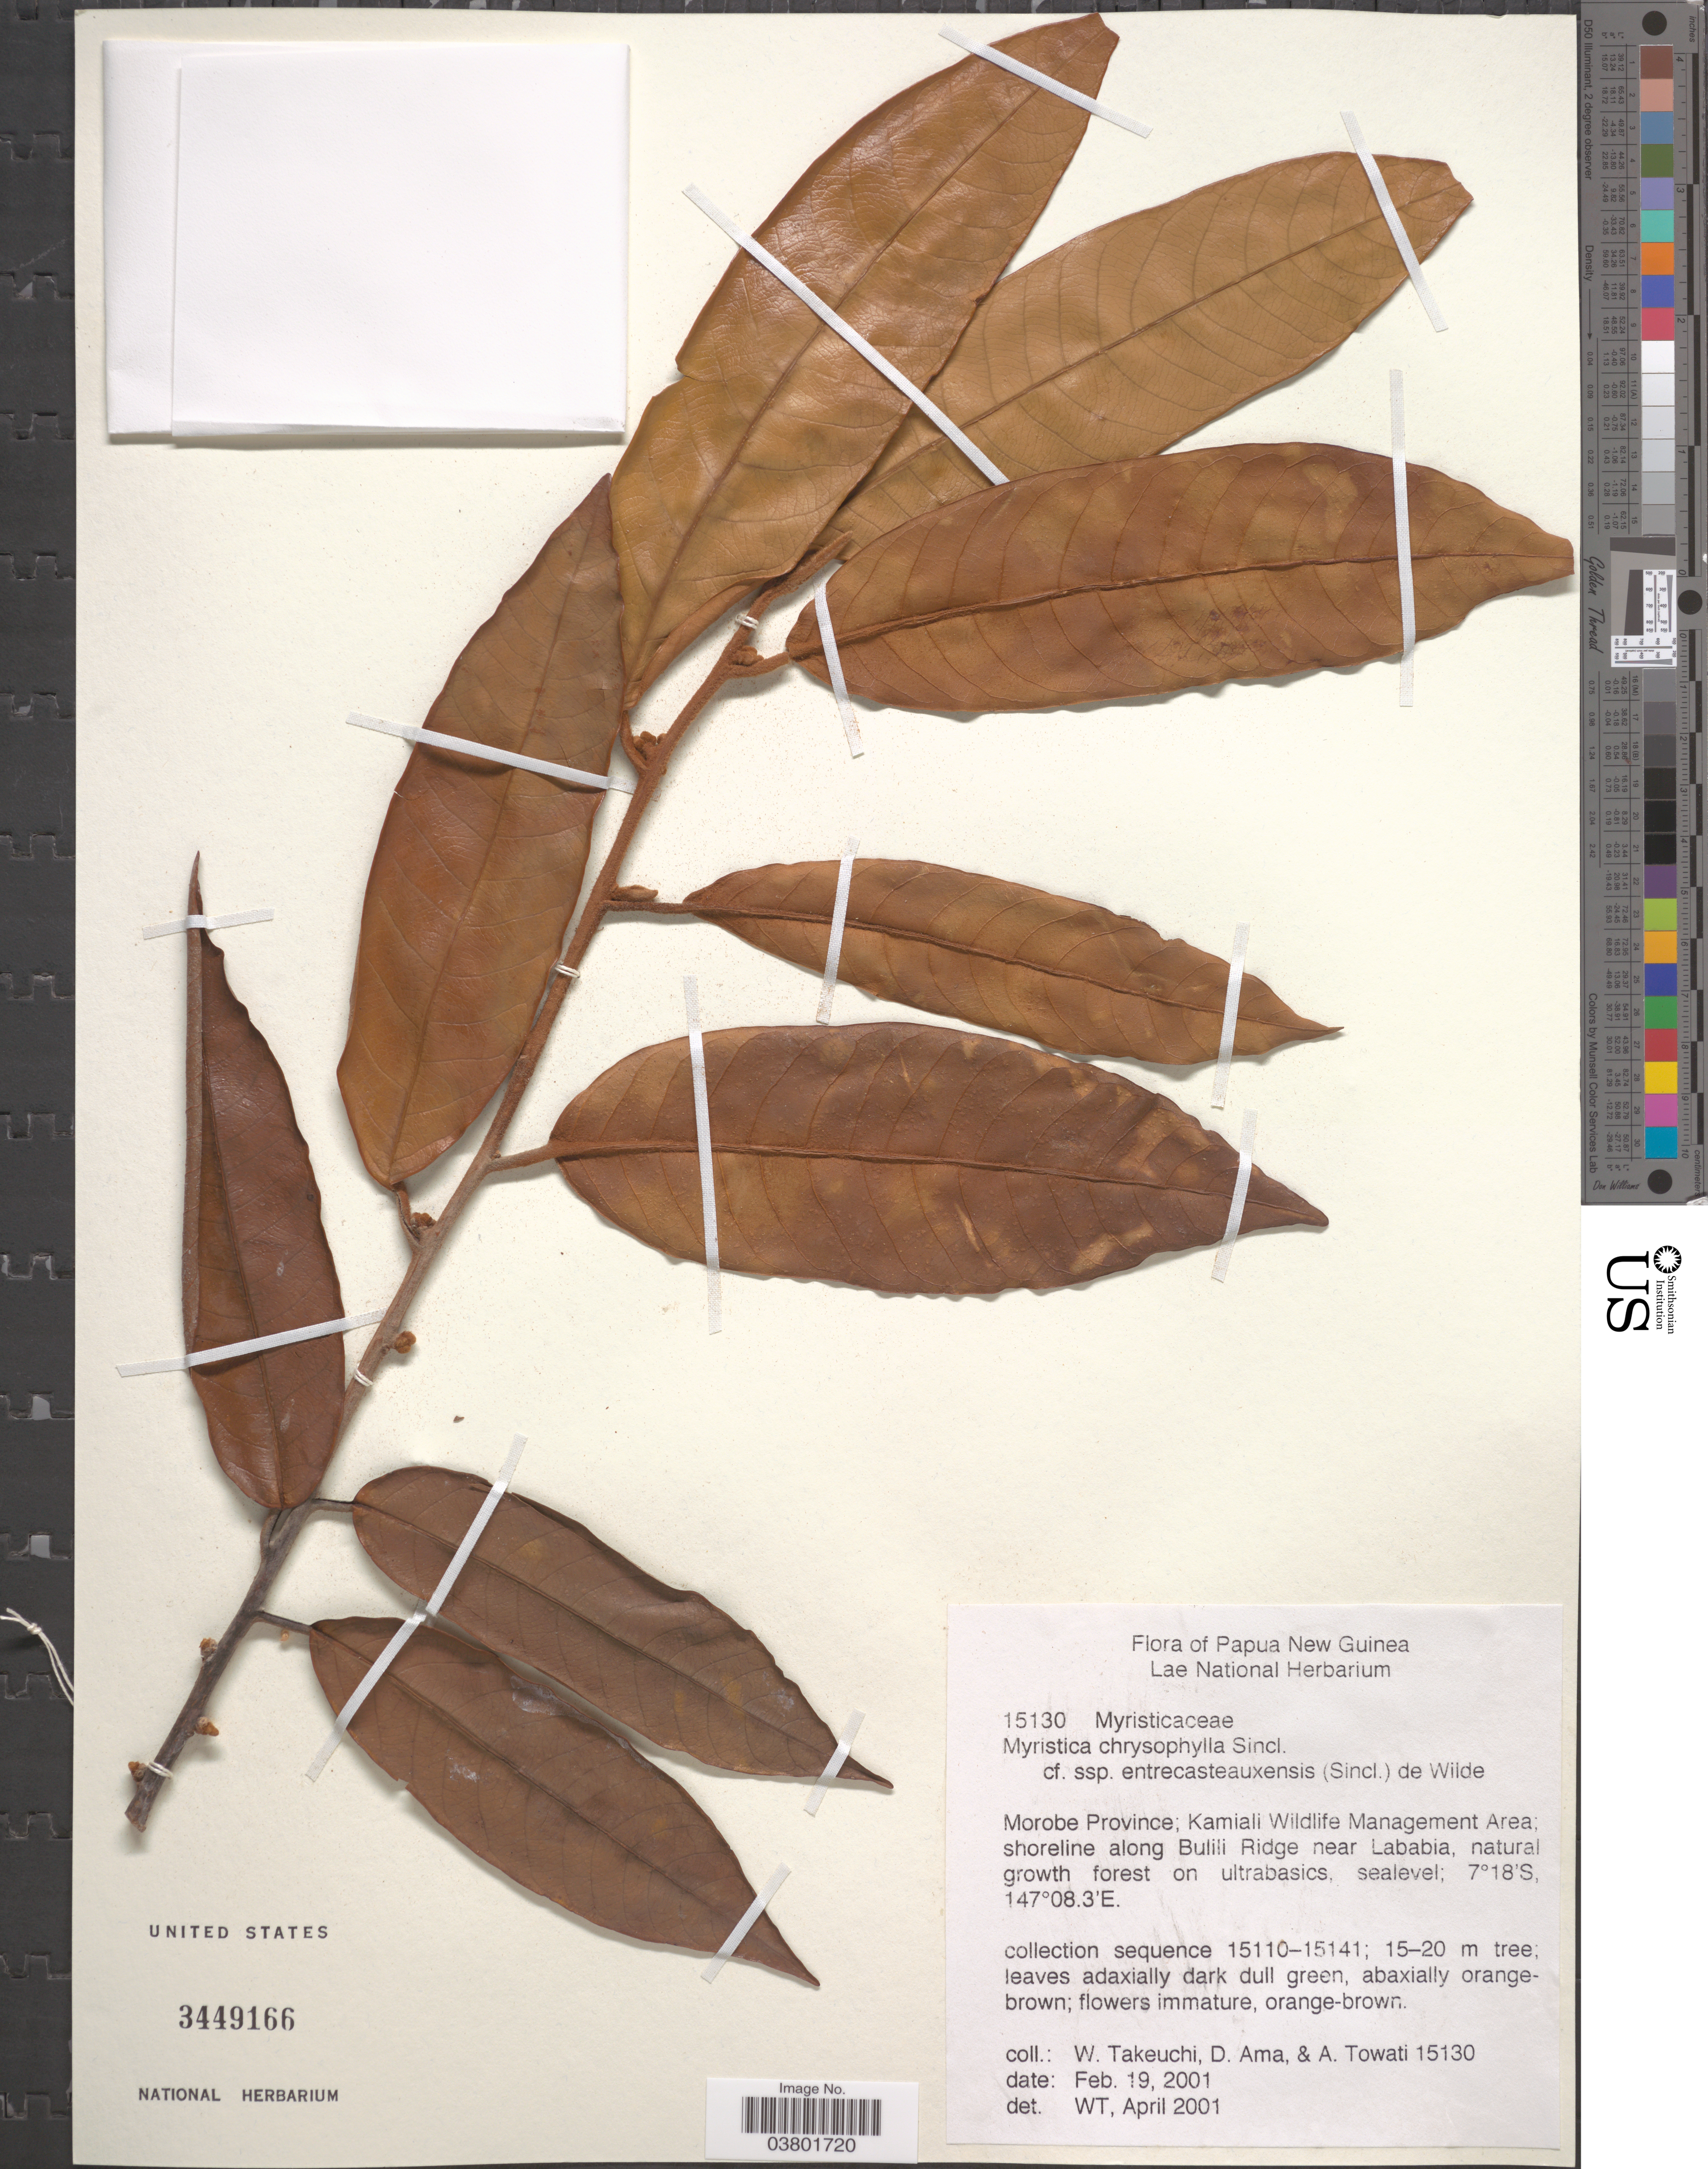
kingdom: Plantae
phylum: Tracheophyta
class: Magnoliopsida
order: Magnoliales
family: Myristicaceae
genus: Myristica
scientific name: Myristica chrysophylla var. entrecasteauxensis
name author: J. Sinclair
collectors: W. Takeuchi, D. Ama & A. Towati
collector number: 15130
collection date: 2001-02-19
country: Papua New Guinea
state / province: Morobe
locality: Kamiali Wildlife Management Area; shoreline along Bulili Ridge near Lababia.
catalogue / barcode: US 3449166